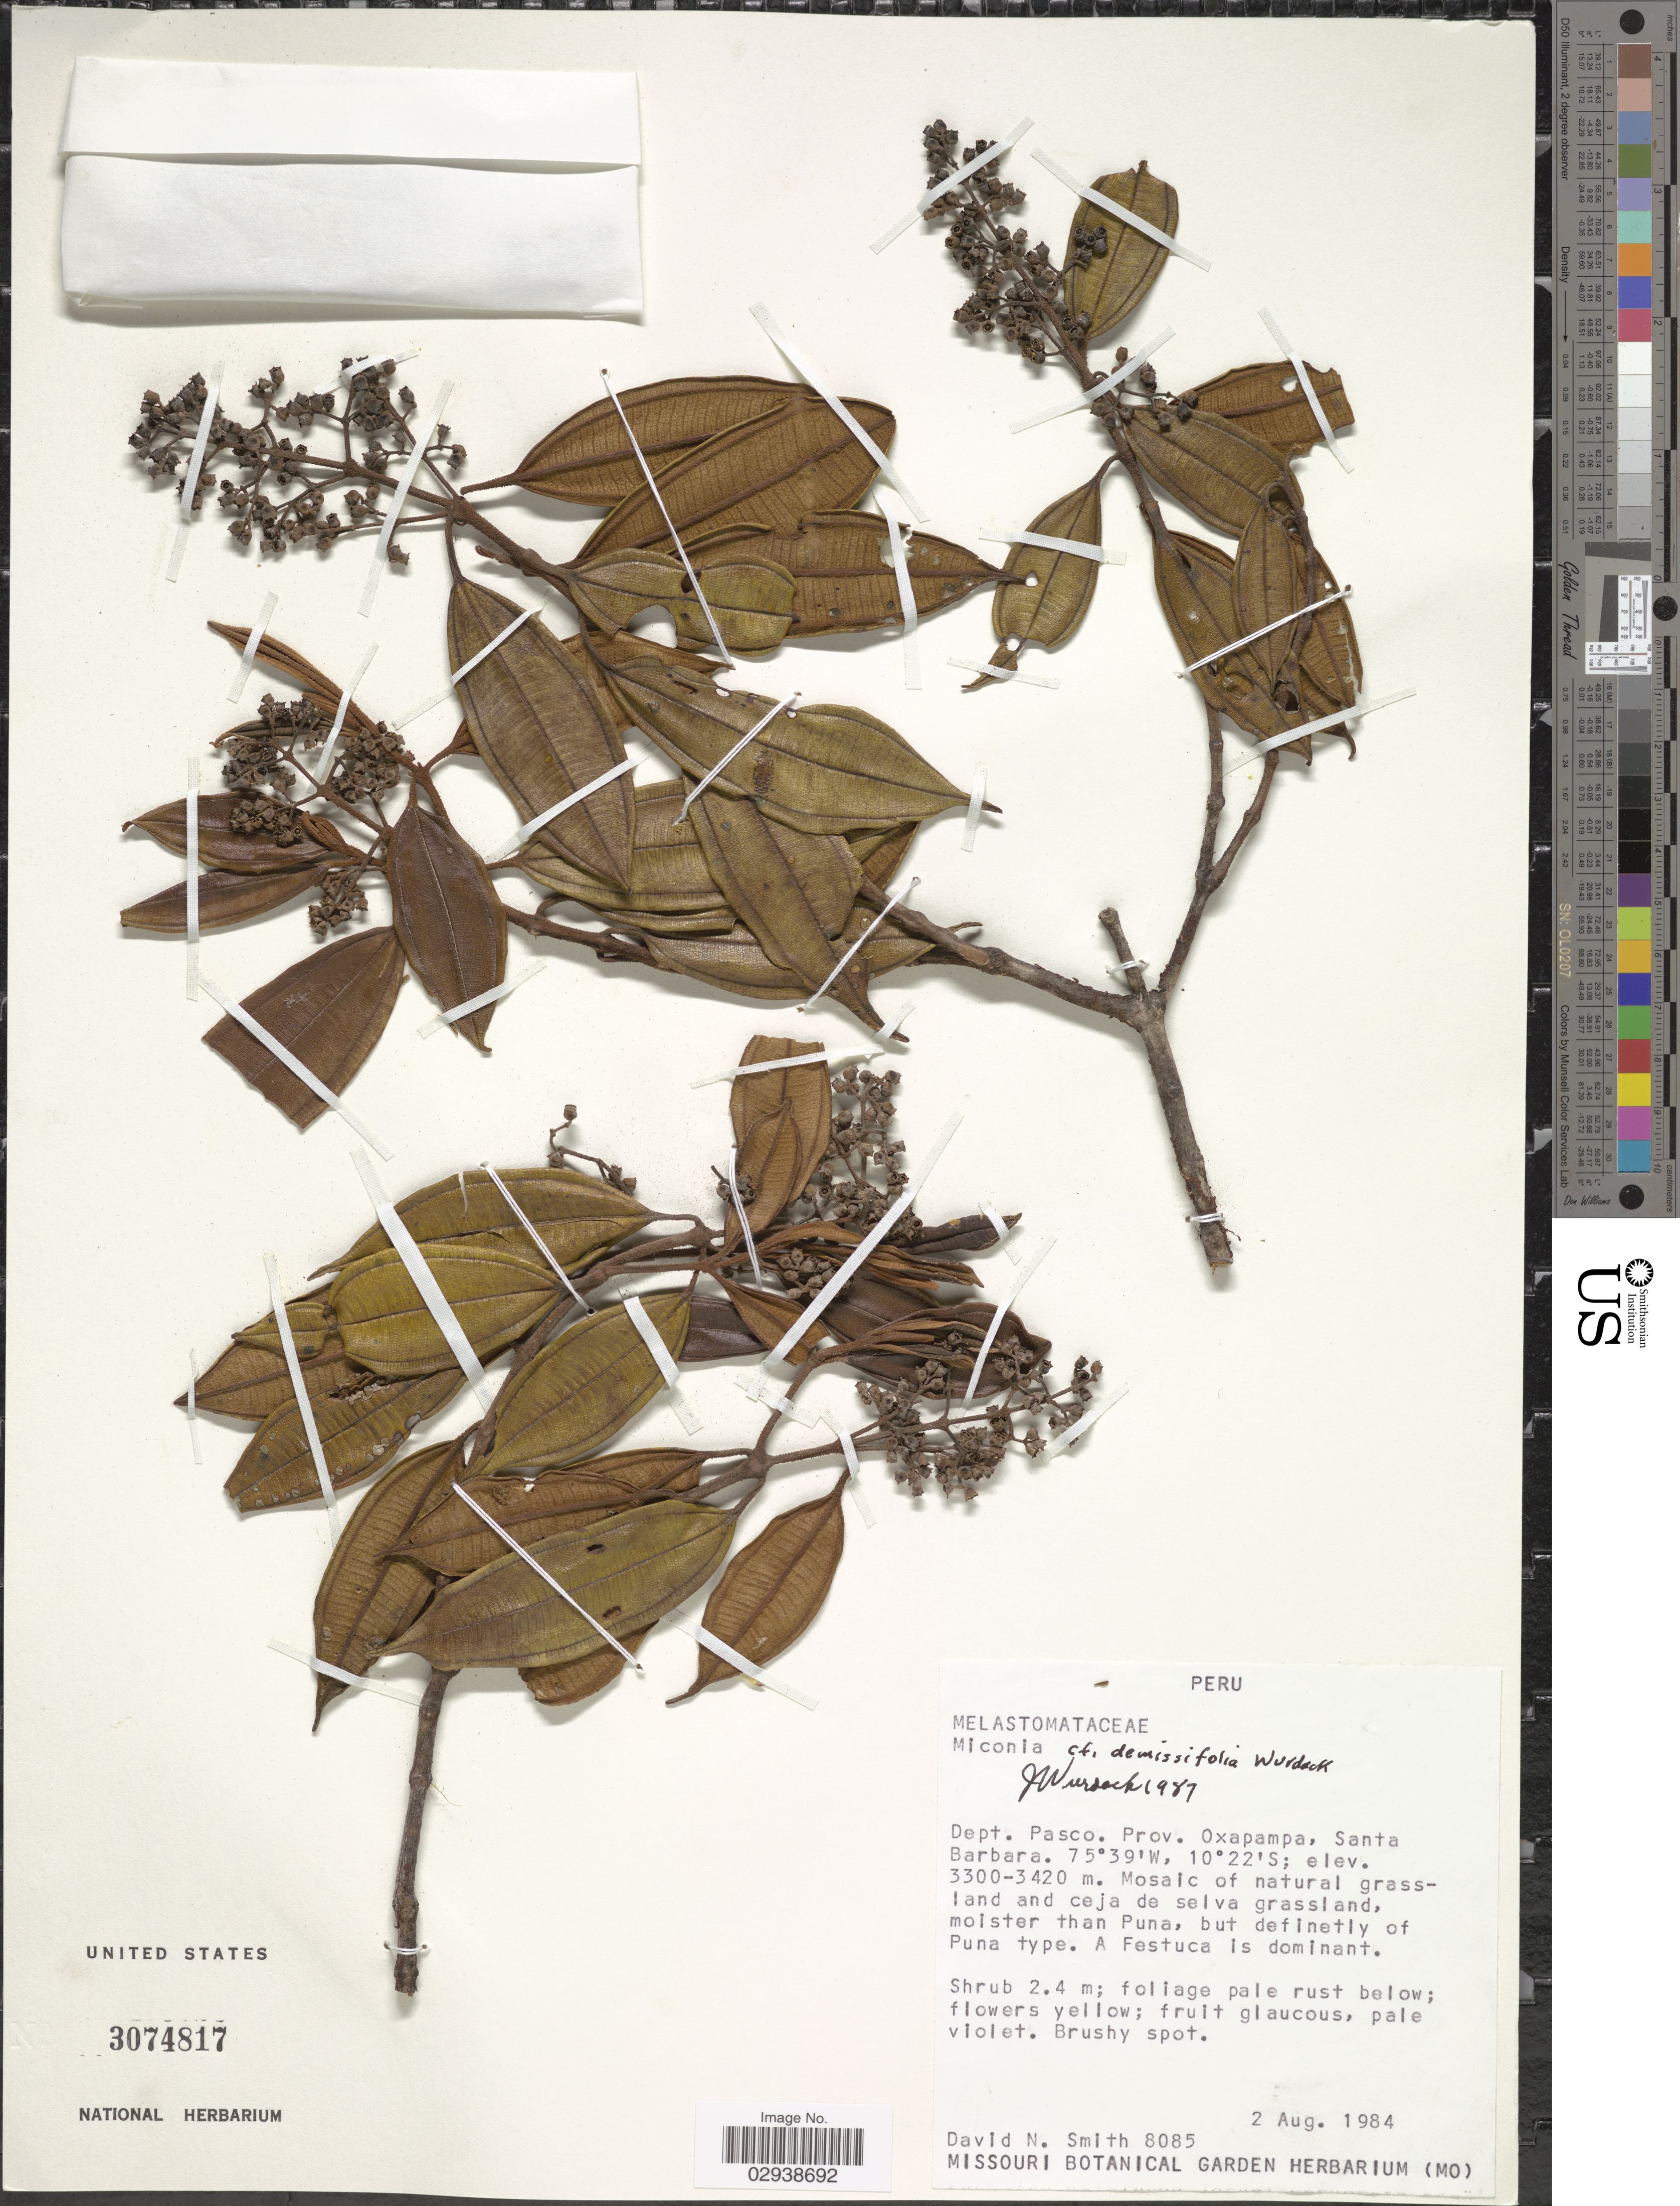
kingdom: Plantae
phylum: Tracheophyta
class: Magnoliopsida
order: Myrtales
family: Melastomataceae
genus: Miconia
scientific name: Miconia demissifolia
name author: Wurdack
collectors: D. Smith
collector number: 8085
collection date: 1984-08-02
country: Peru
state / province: Pasco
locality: Dept. Pasco, Prov. Oxapampa, Santa Barbara.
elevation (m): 3300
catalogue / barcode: US 3074817